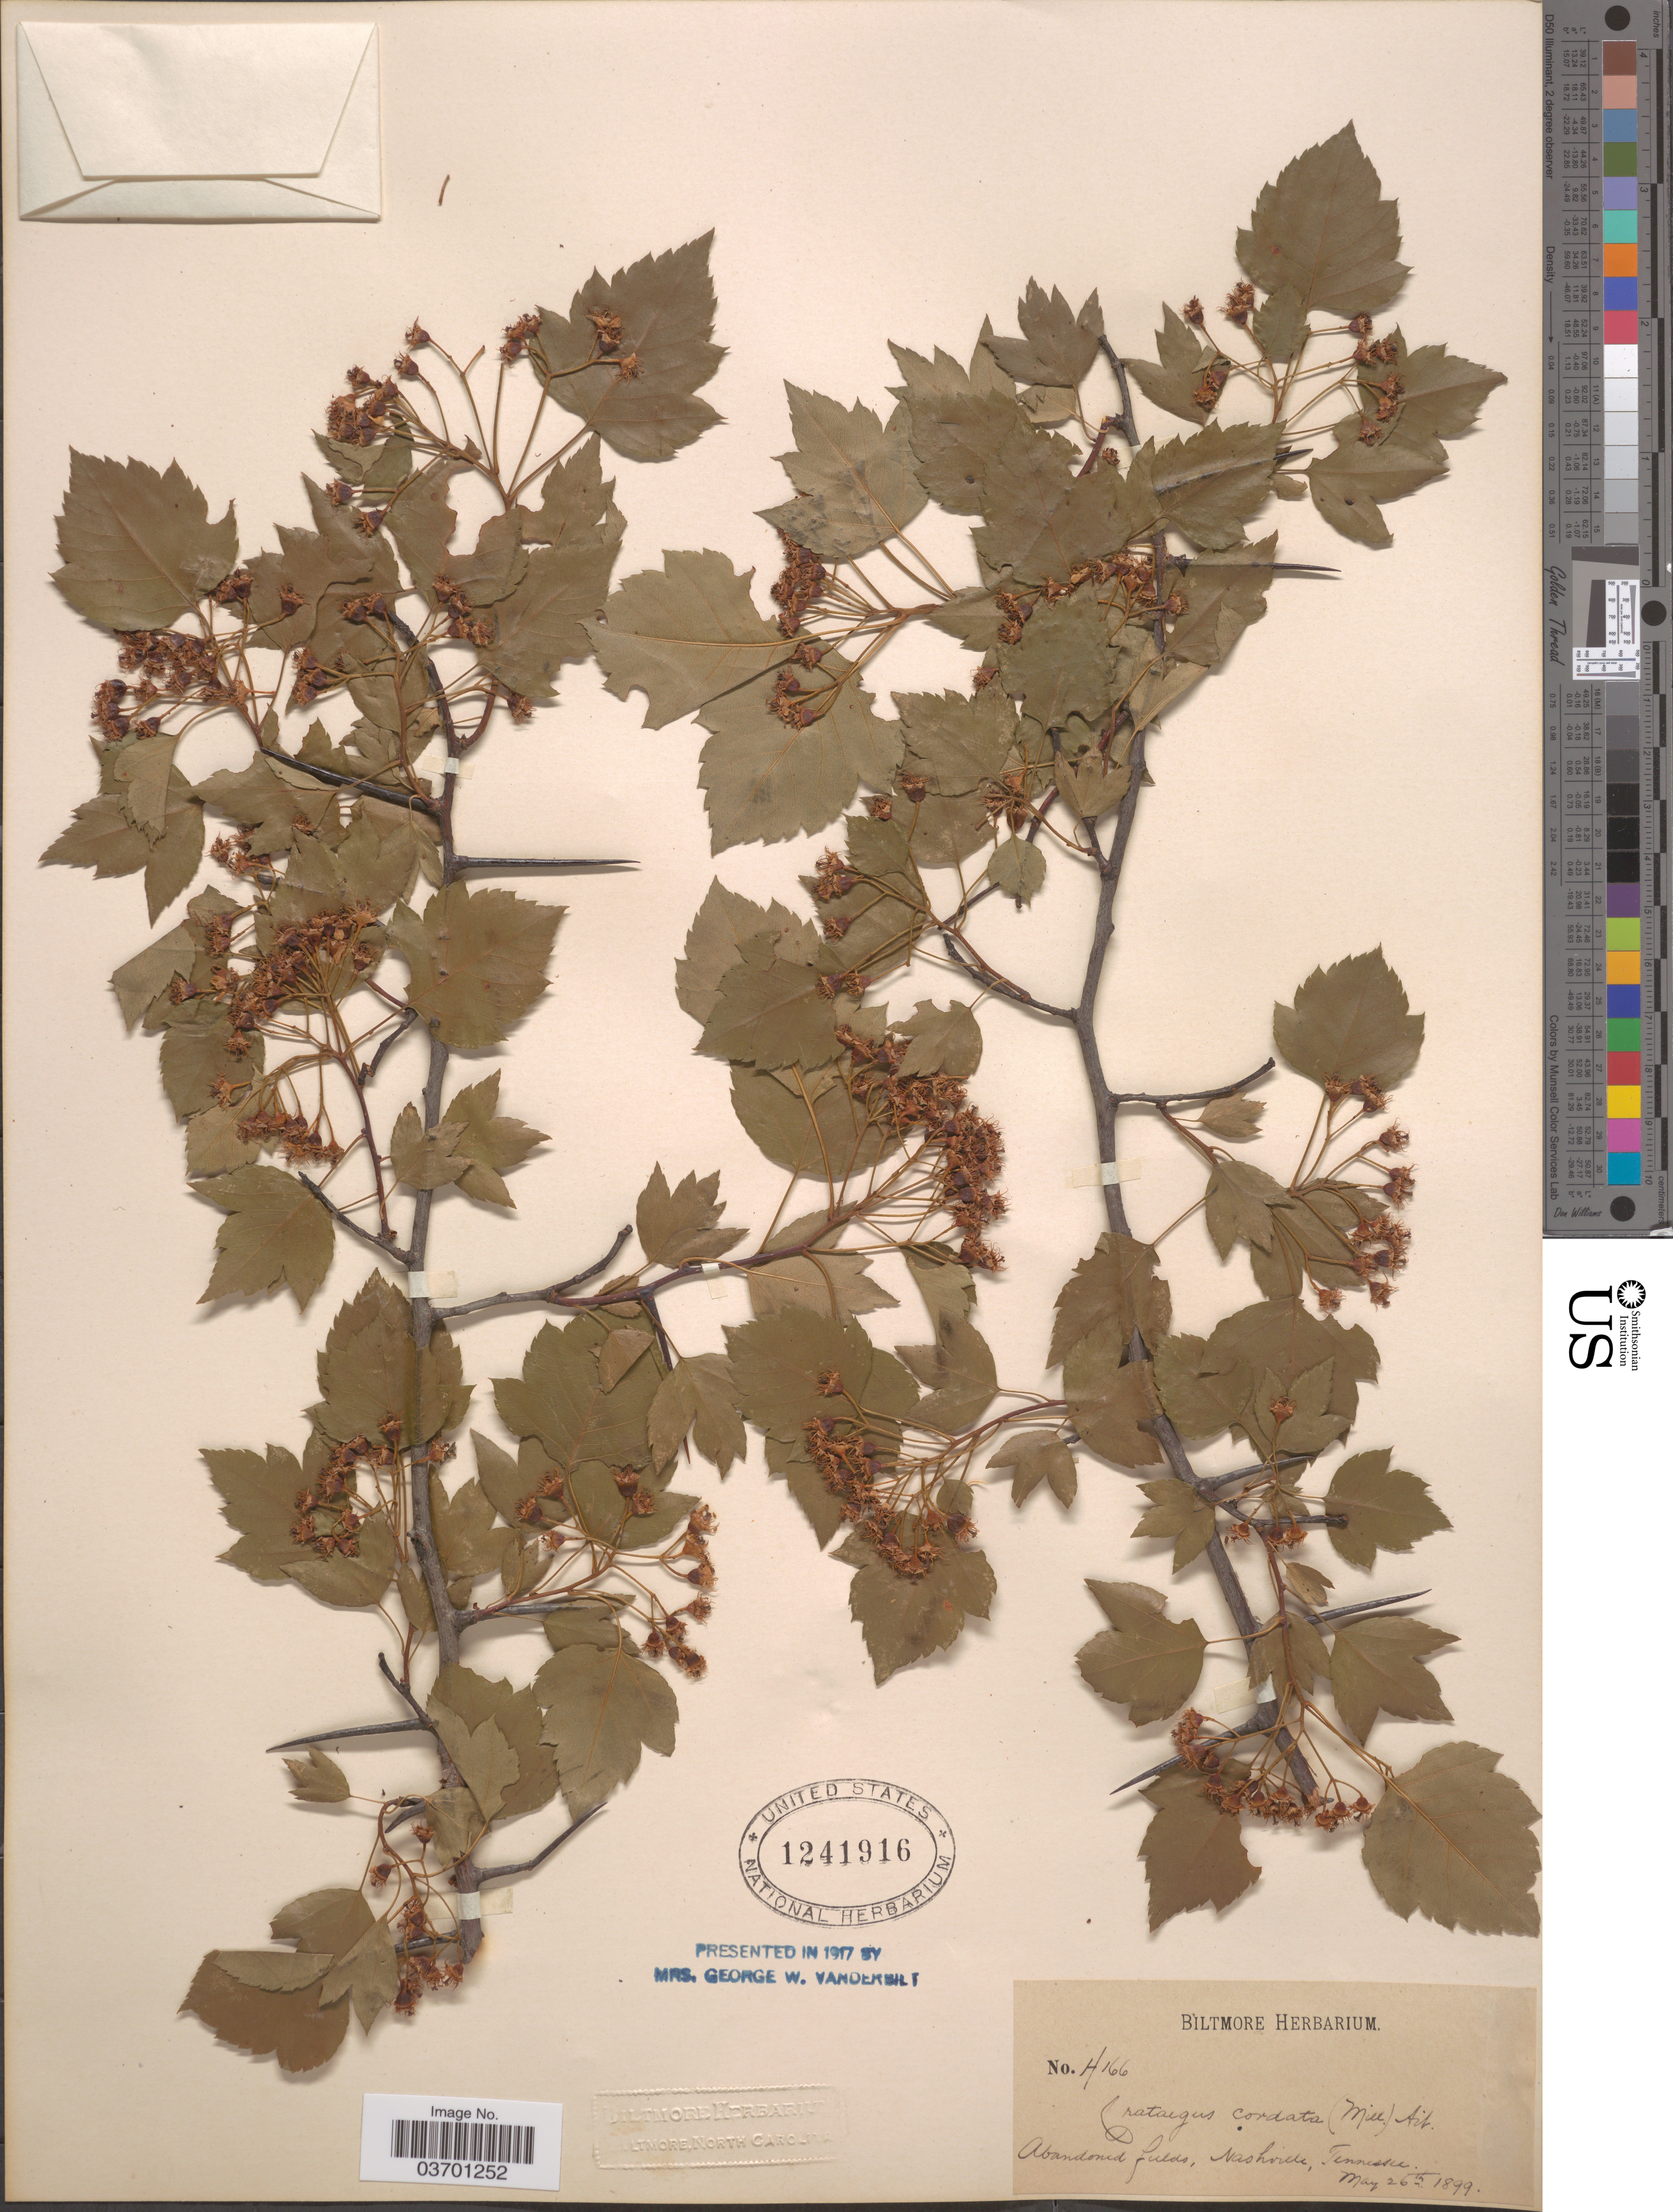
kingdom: Plantae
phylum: Tracheophyta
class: Magnoliopsida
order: Rosales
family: Rosaceae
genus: Crataegus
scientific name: Crataegus phaenopyrum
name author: (L. f.) Medik.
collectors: ex herb. Biltmore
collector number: H166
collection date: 1899-05-16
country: United States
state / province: Tennessee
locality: Nashville.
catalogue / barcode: US 1241916